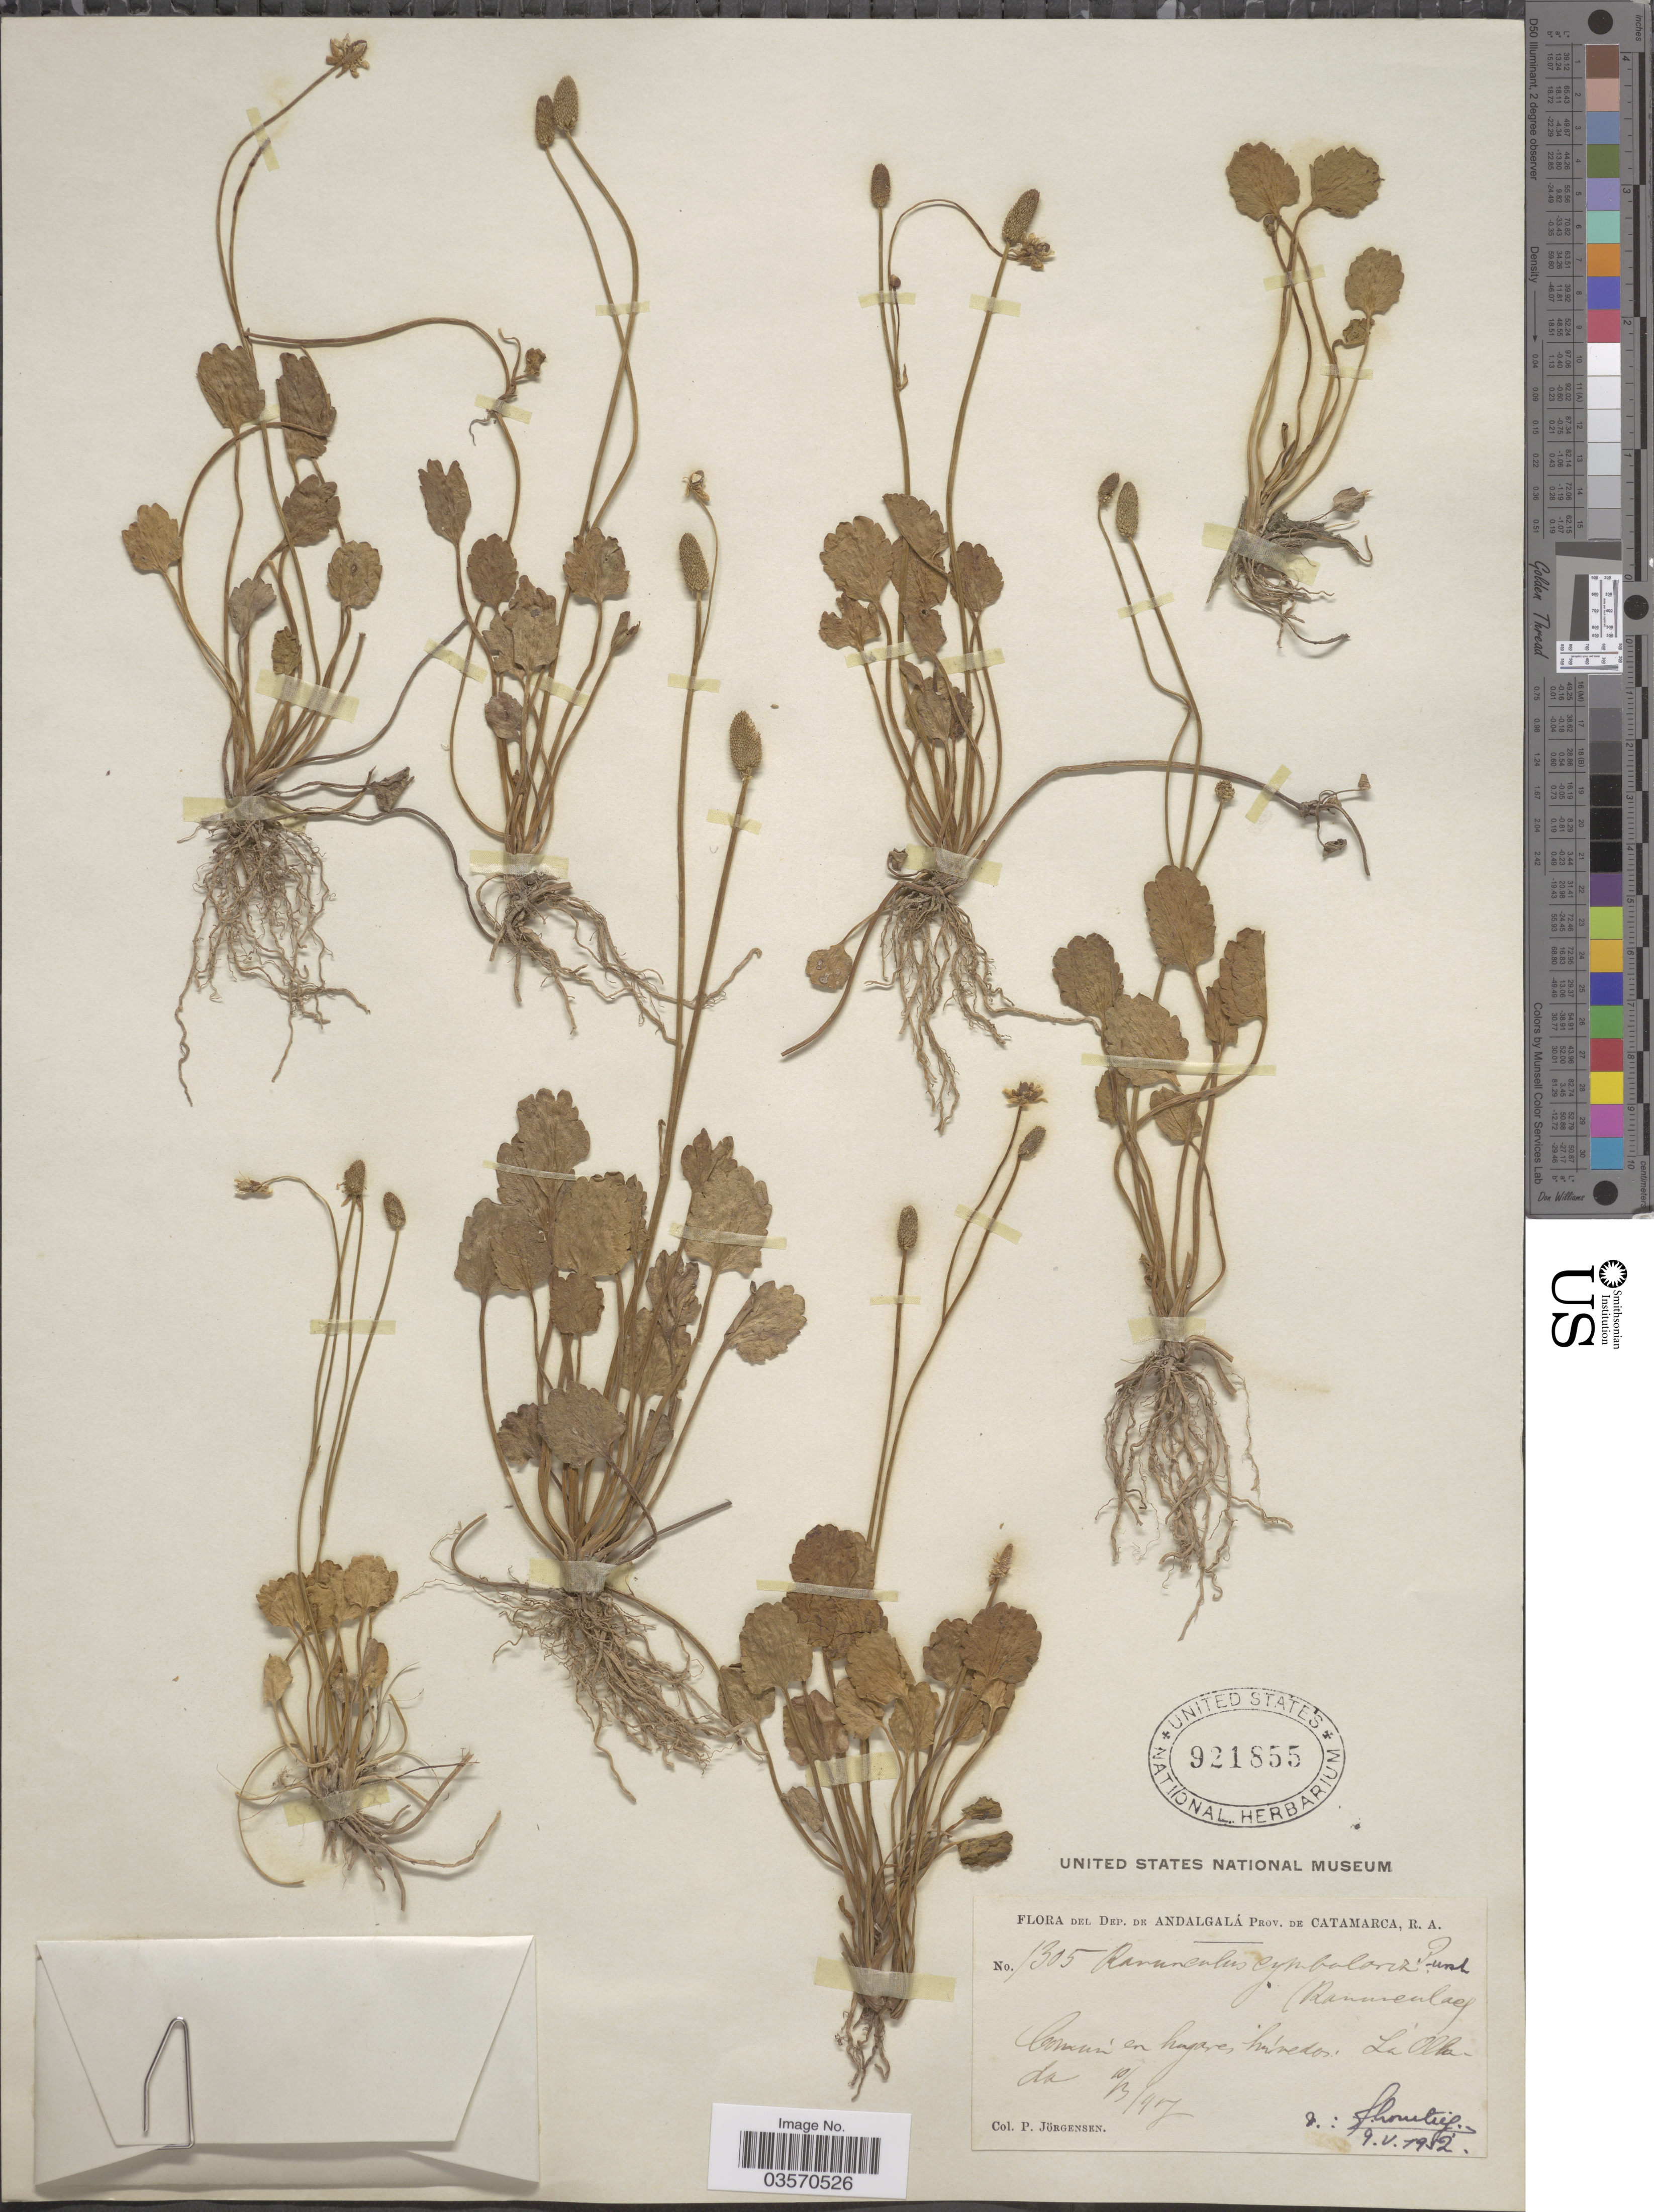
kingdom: Plantae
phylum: Tracheophyta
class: Magnoliopsida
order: Ranunculales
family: Ranunculaceae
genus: Halerpestes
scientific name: Halerpestes cymbalaria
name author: (Pursh) Greene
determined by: Strong, M. T., (US), Smithsonian Institution - National Museum of Natural History (UNITED STATES)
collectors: P. Jörgensen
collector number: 1305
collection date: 1917-03-10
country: Argentina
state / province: Catamarca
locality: Dep. de Andalgalá. La Ollada.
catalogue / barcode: US 921855